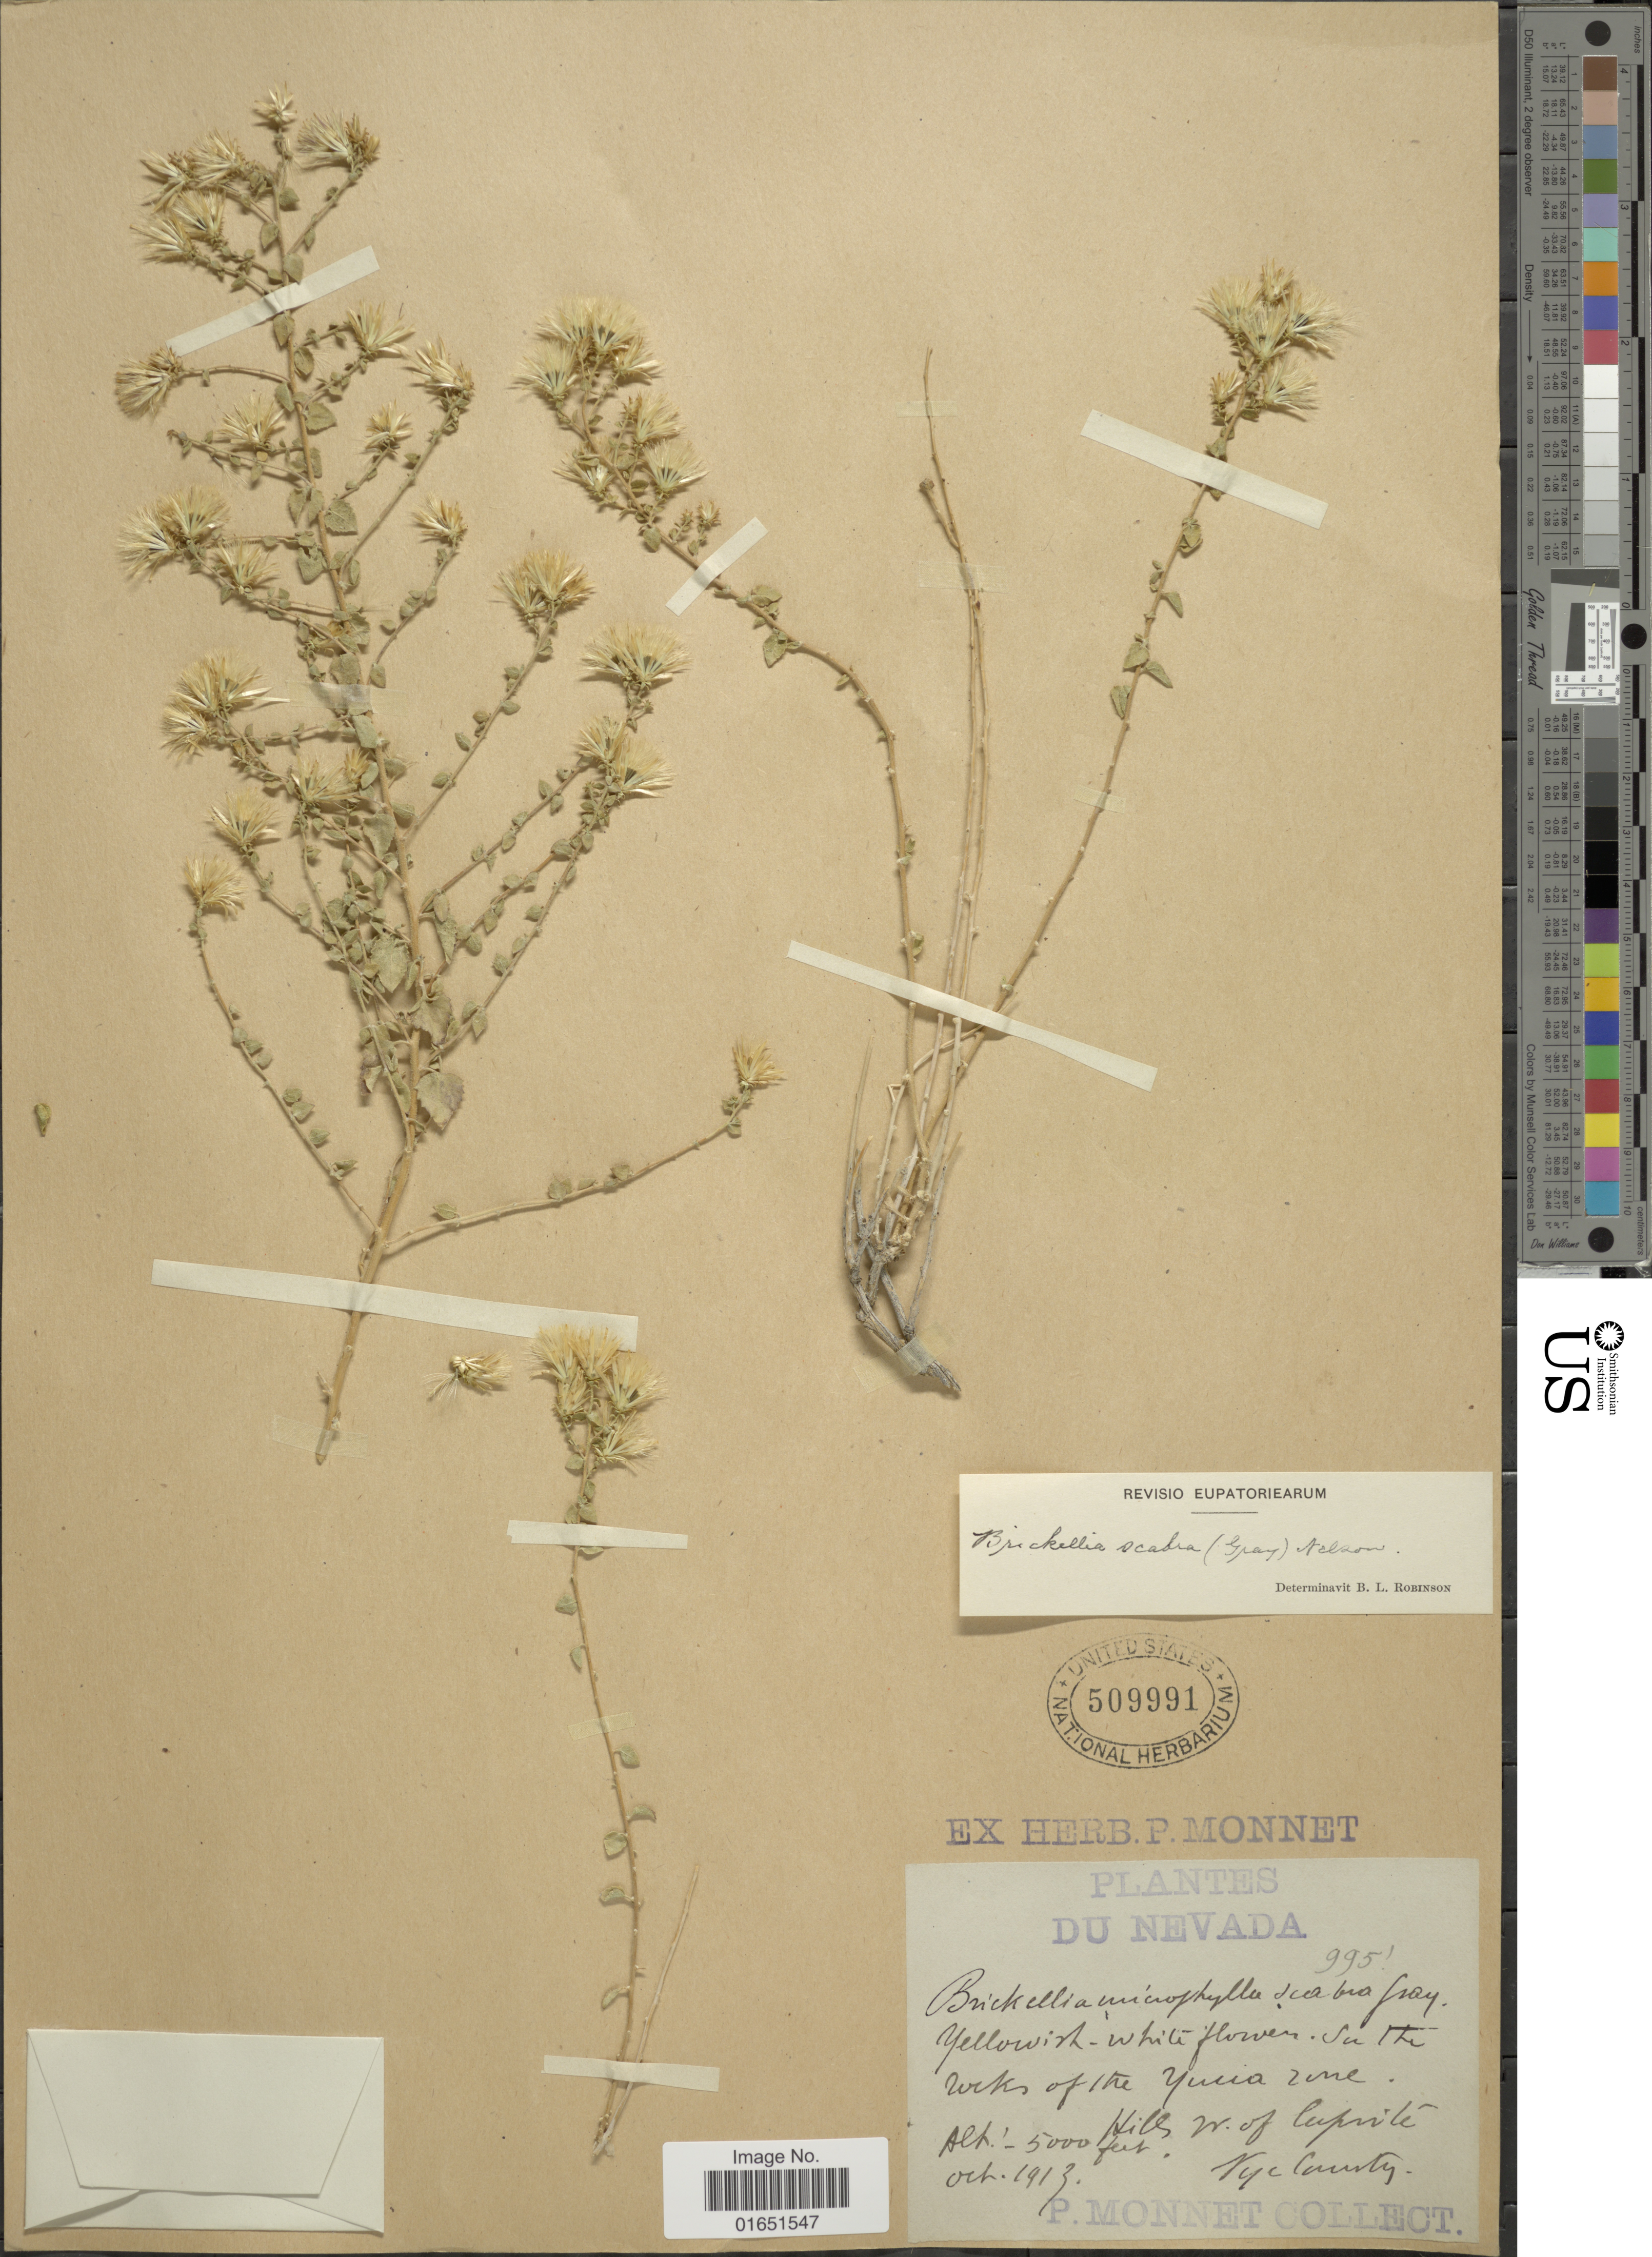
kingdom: Plantae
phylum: Tracheophyta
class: Magnoliopsida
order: Asterales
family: Asteraceae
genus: Brickellia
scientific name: Brickellia scabra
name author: (A. Gray) A. Nelson ex B.L. Rob.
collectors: P. Monnet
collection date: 1913-10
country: United States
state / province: Nevada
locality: Hills W of Caprite Nye County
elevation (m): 1524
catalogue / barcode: US 509991